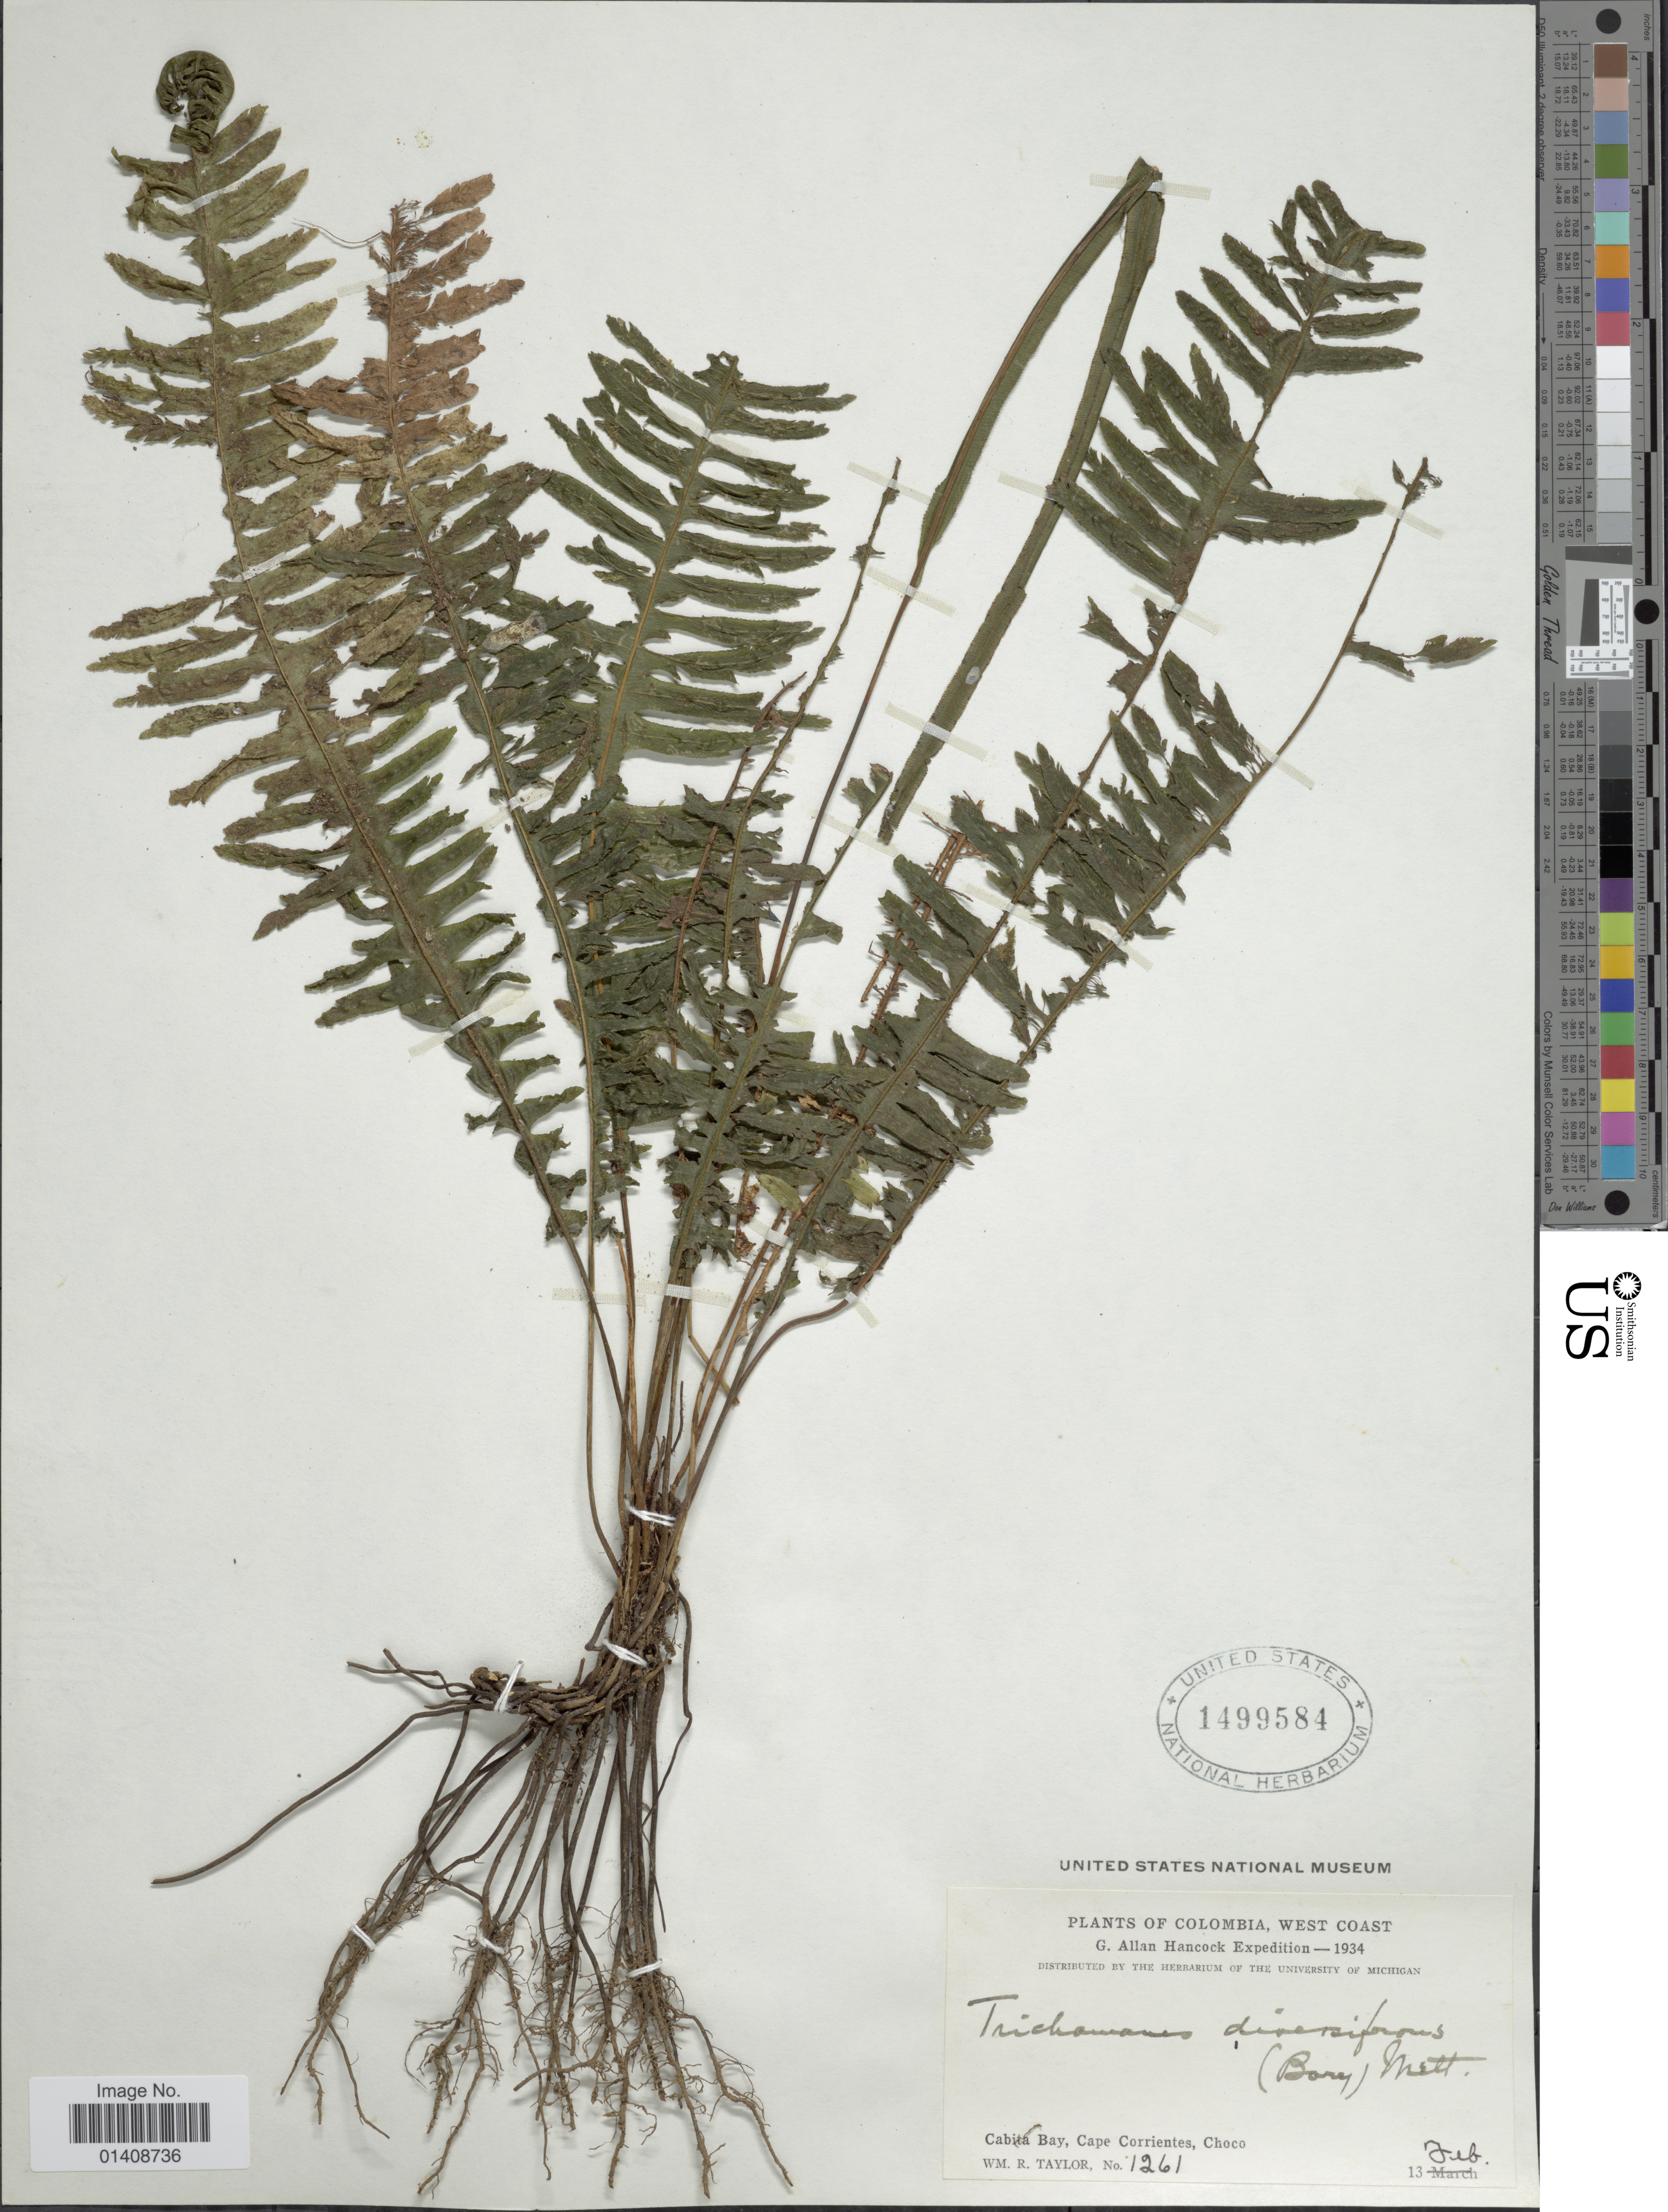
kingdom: Plantae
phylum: Tracheophyta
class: Polypodiopsida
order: Hymenophyllales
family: Hymenophyllaceae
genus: Trichomanes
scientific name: Trichomanes diversifrons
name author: (Bory) Mett. ex Sadeb.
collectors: W. R. Taylor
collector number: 1261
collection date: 1934-02-13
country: Colombia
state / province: Chocó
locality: West Coast. Cabita Bay, Cape Corrientes.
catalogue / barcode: US 1499584